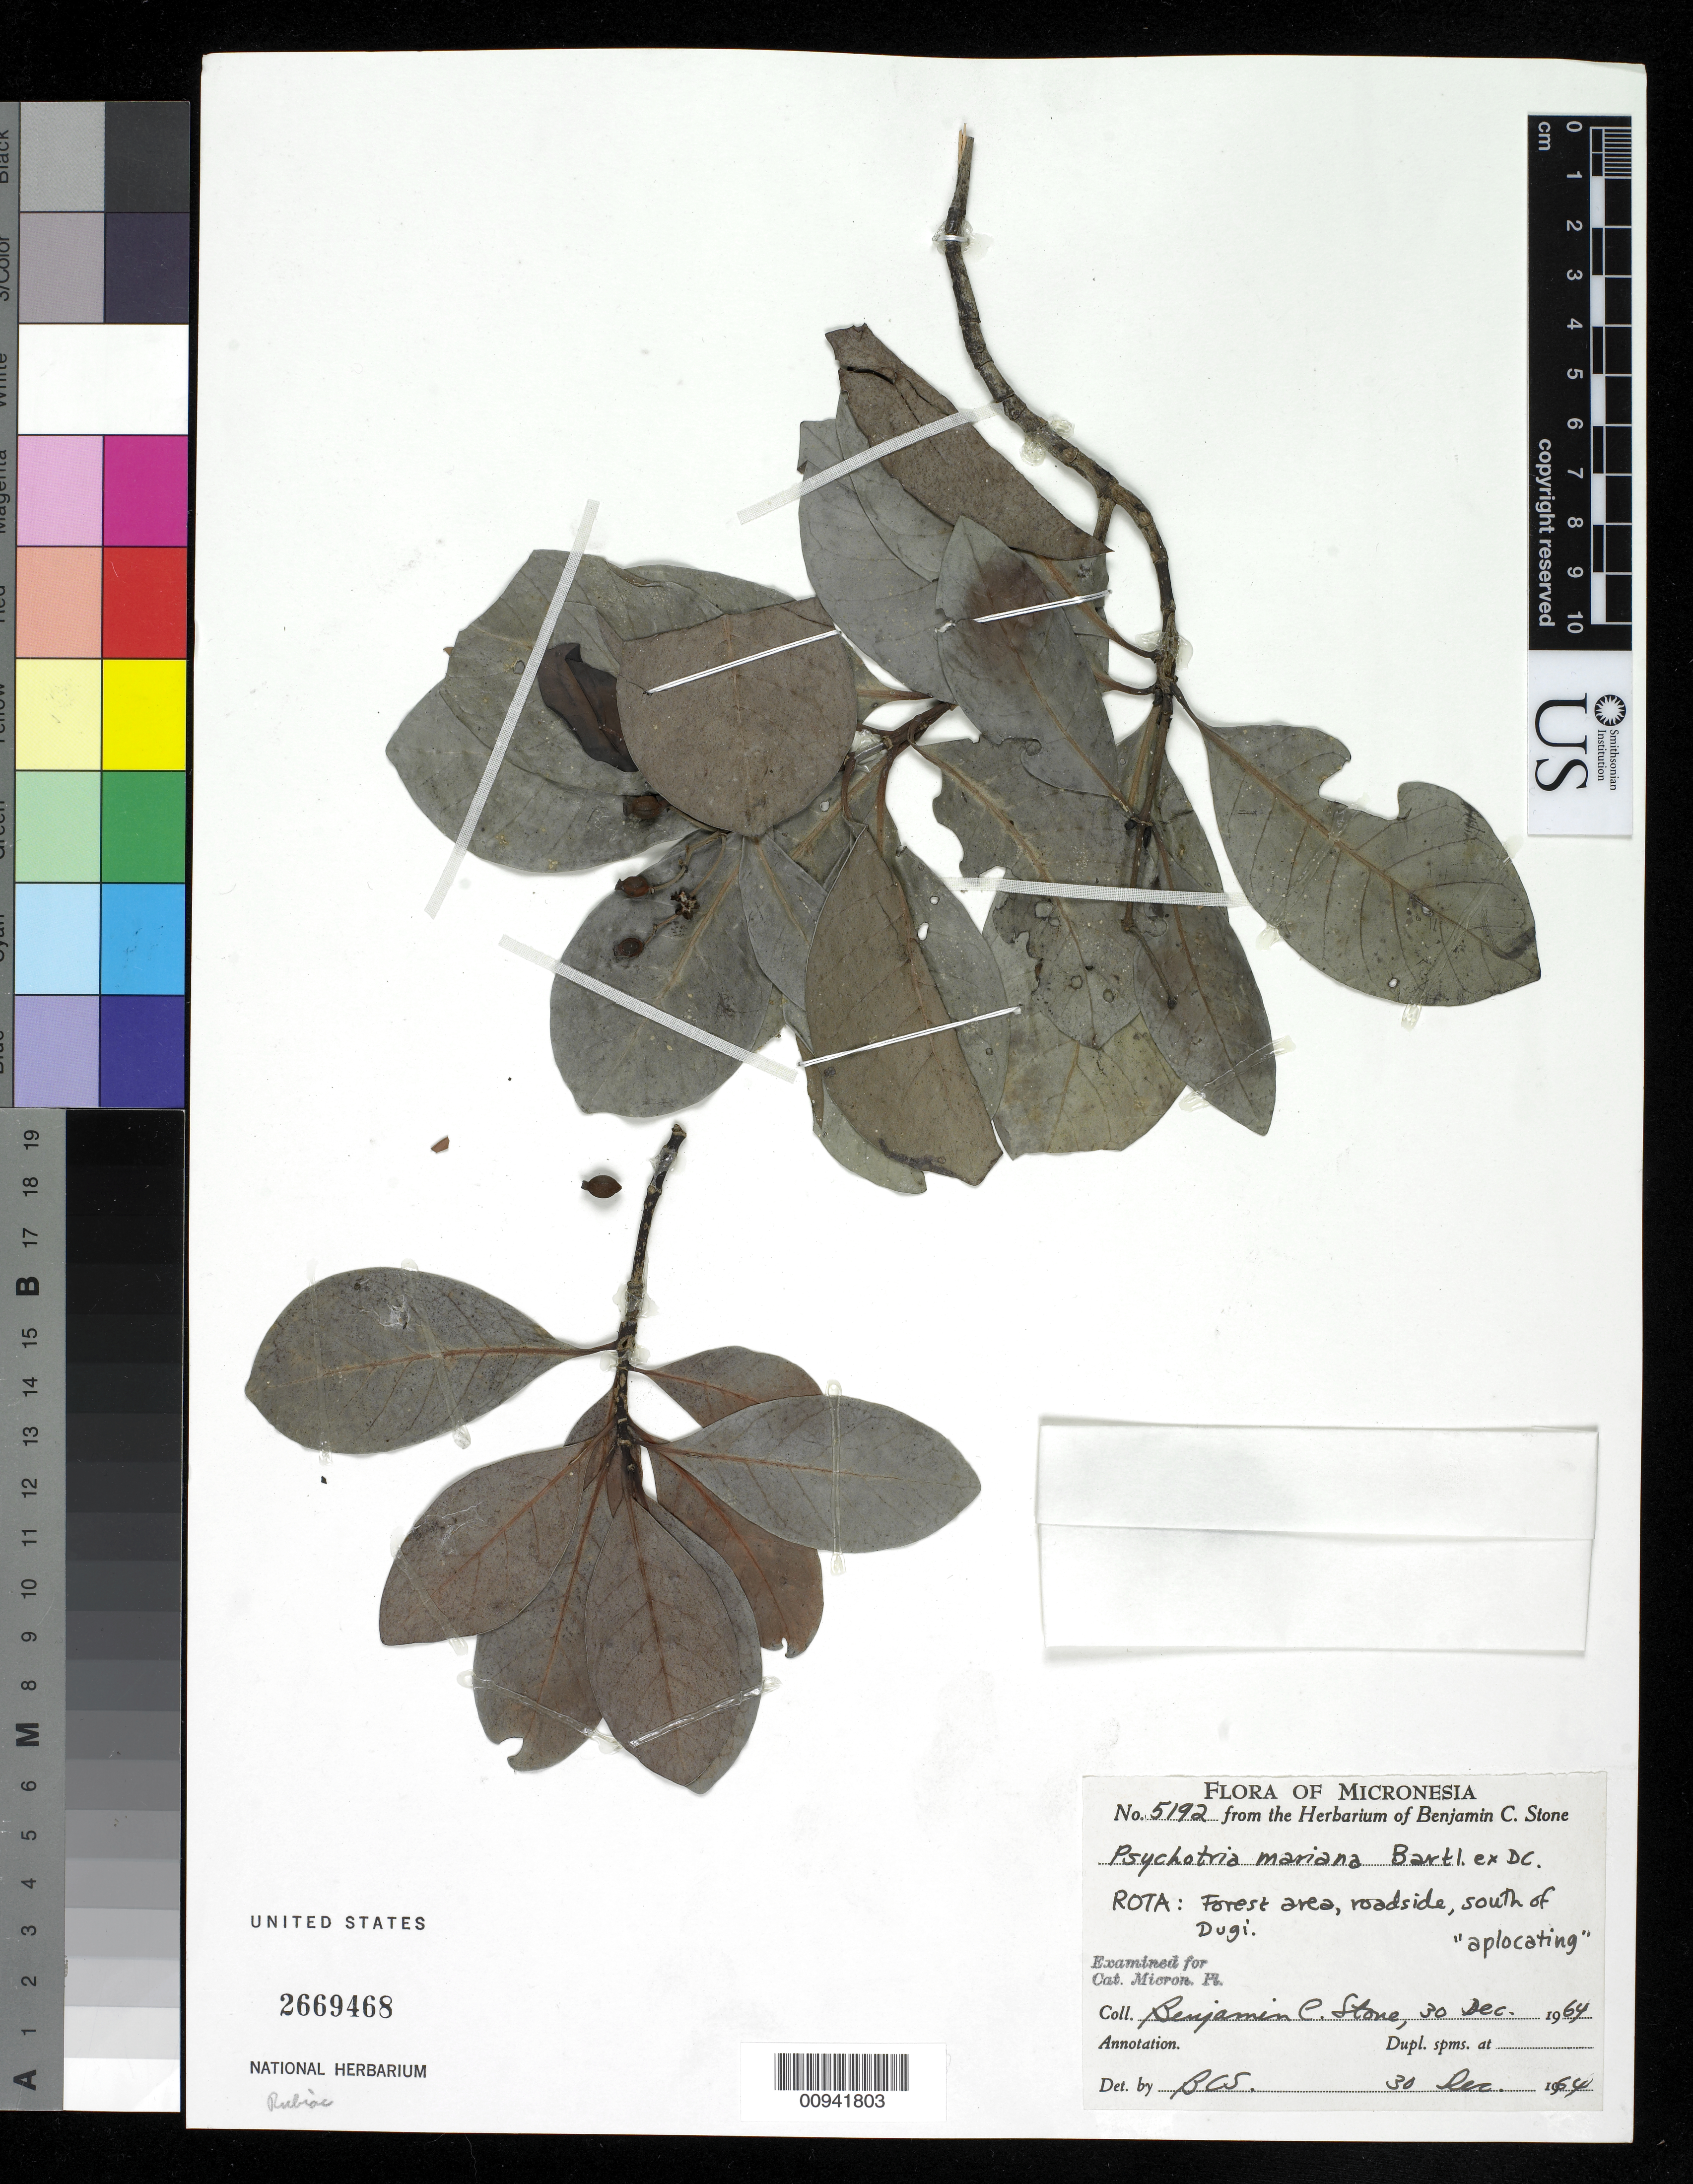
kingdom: Plantae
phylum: Tracheophyta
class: Magnoliopsida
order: Gentianales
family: Rubiaceae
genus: Psychotria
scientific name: Psychotria mariana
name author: Bartl. ex DC.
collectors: B. C. Stone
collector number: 5192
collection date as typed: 30 Dec 1964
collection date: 1964-12-30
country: Northern Mariana Islands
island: Rota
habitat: Forest area, roadside, south of Dugi.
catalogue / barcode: US 2669468